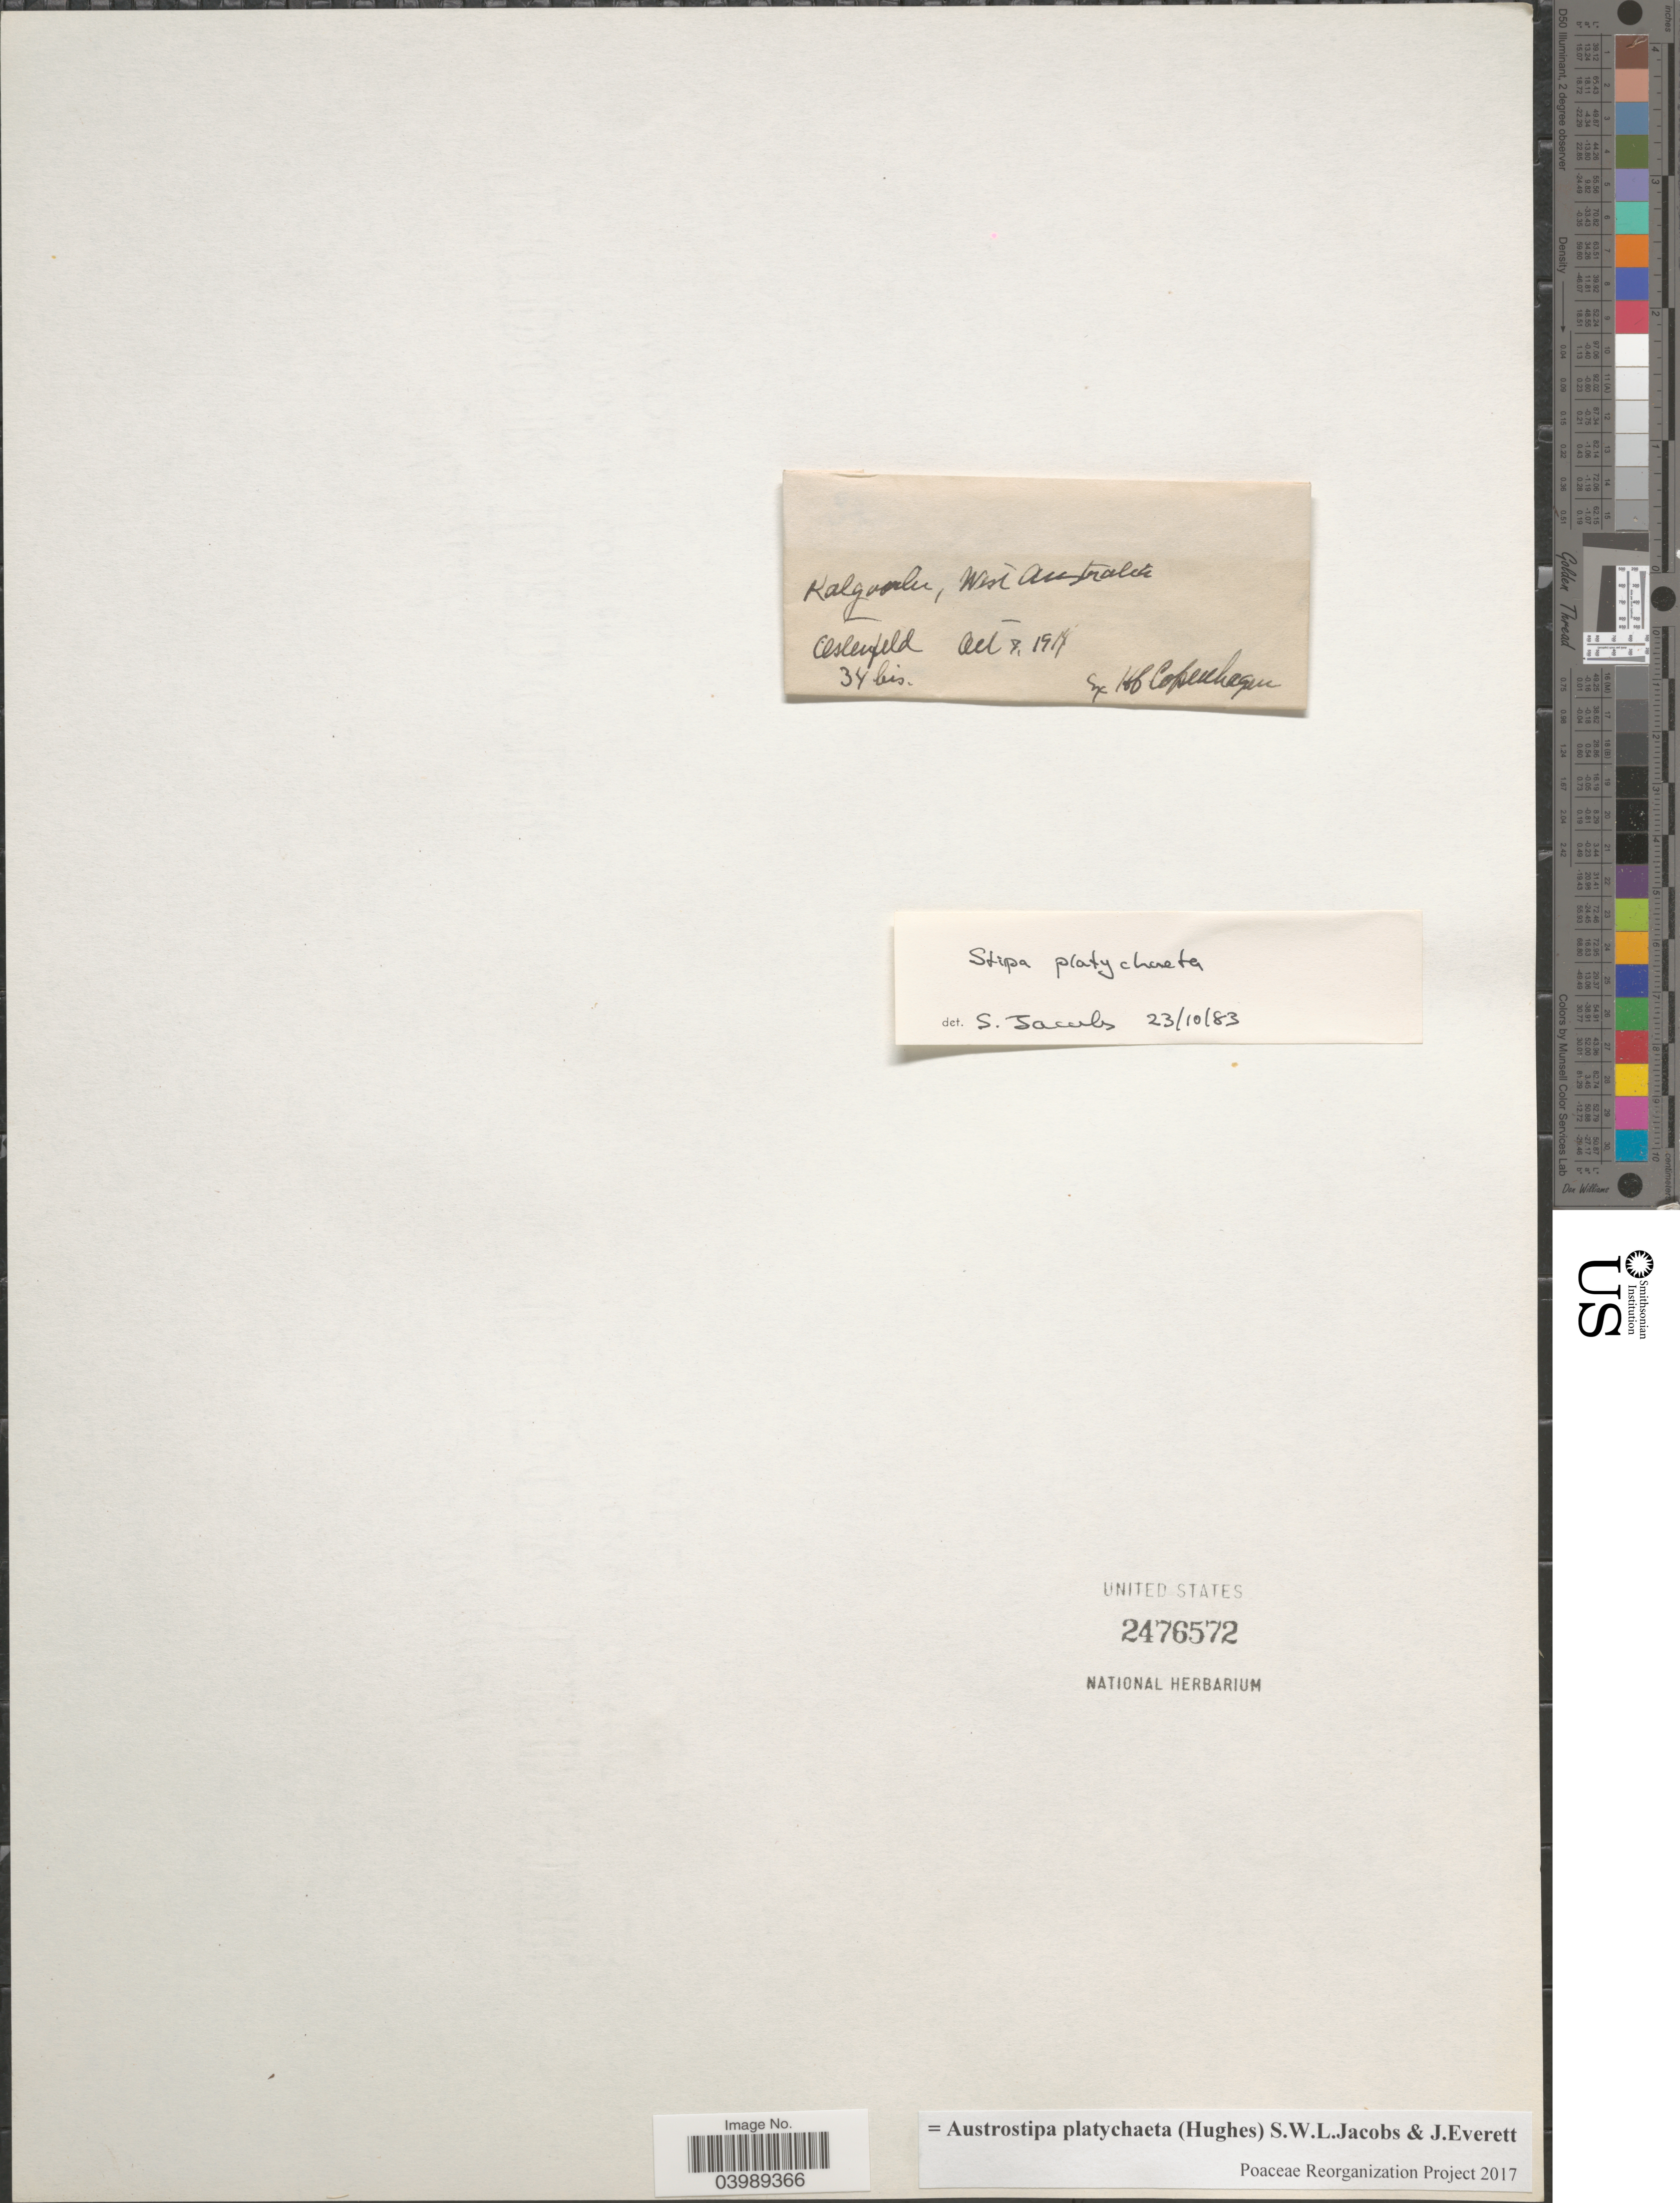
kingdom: Plantae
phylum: Tracheophyta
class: Liliopsida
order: Poales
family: Poaceae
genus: Austrostipa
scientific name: Austrostipa platychaeta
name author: (Hughes) S.W.L. Jacobs & J. Everett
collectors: Ostenfeld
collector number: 34bis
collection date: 1914-10-07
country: Australia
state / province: Western Australia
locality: Kalgoorlie.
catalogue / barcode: US 2476572